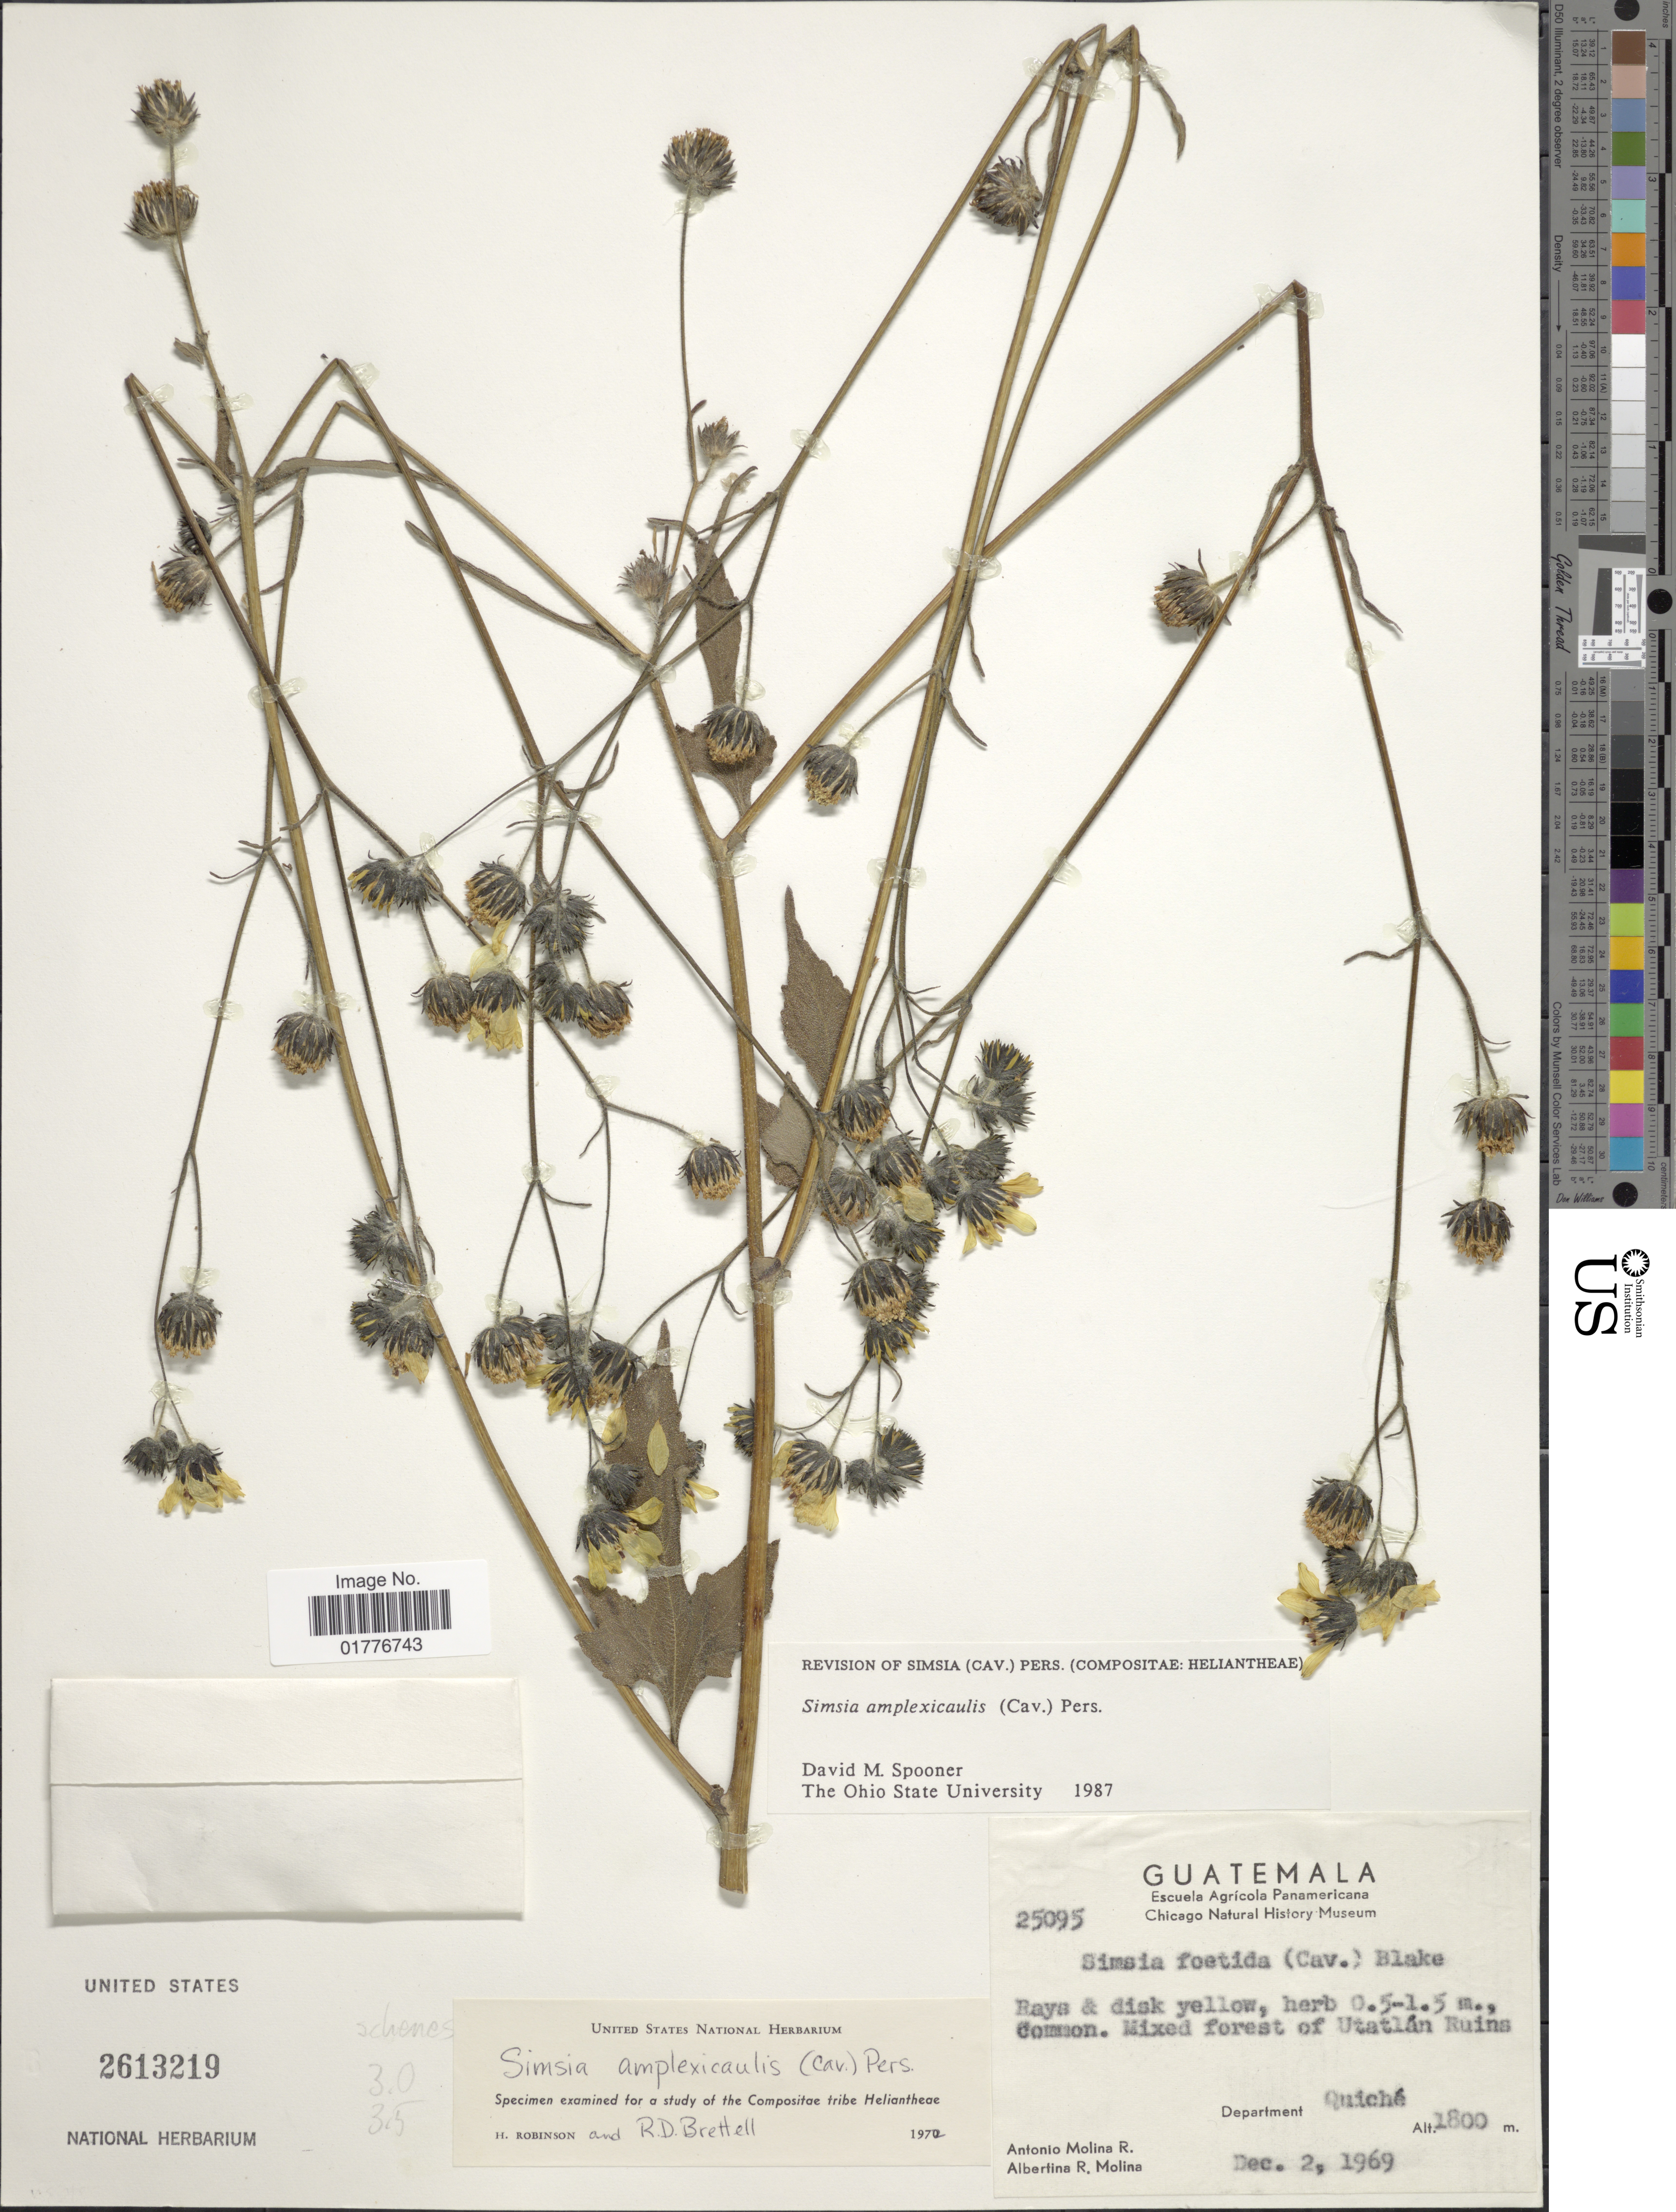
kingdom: Plantae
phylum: Tracheophyta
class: Magnoliopsida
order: Asterales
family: Asteraceae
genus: Simsia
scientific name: Simsia amplexicaulis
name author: (Cav.) Pers.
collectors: A. Molina R. & A. R. Molina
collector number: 25095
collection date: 1969-12-02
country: Guatemala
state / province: El Quiché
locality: Uzatlan Ruins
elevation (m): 1800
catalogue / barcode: US 2613219